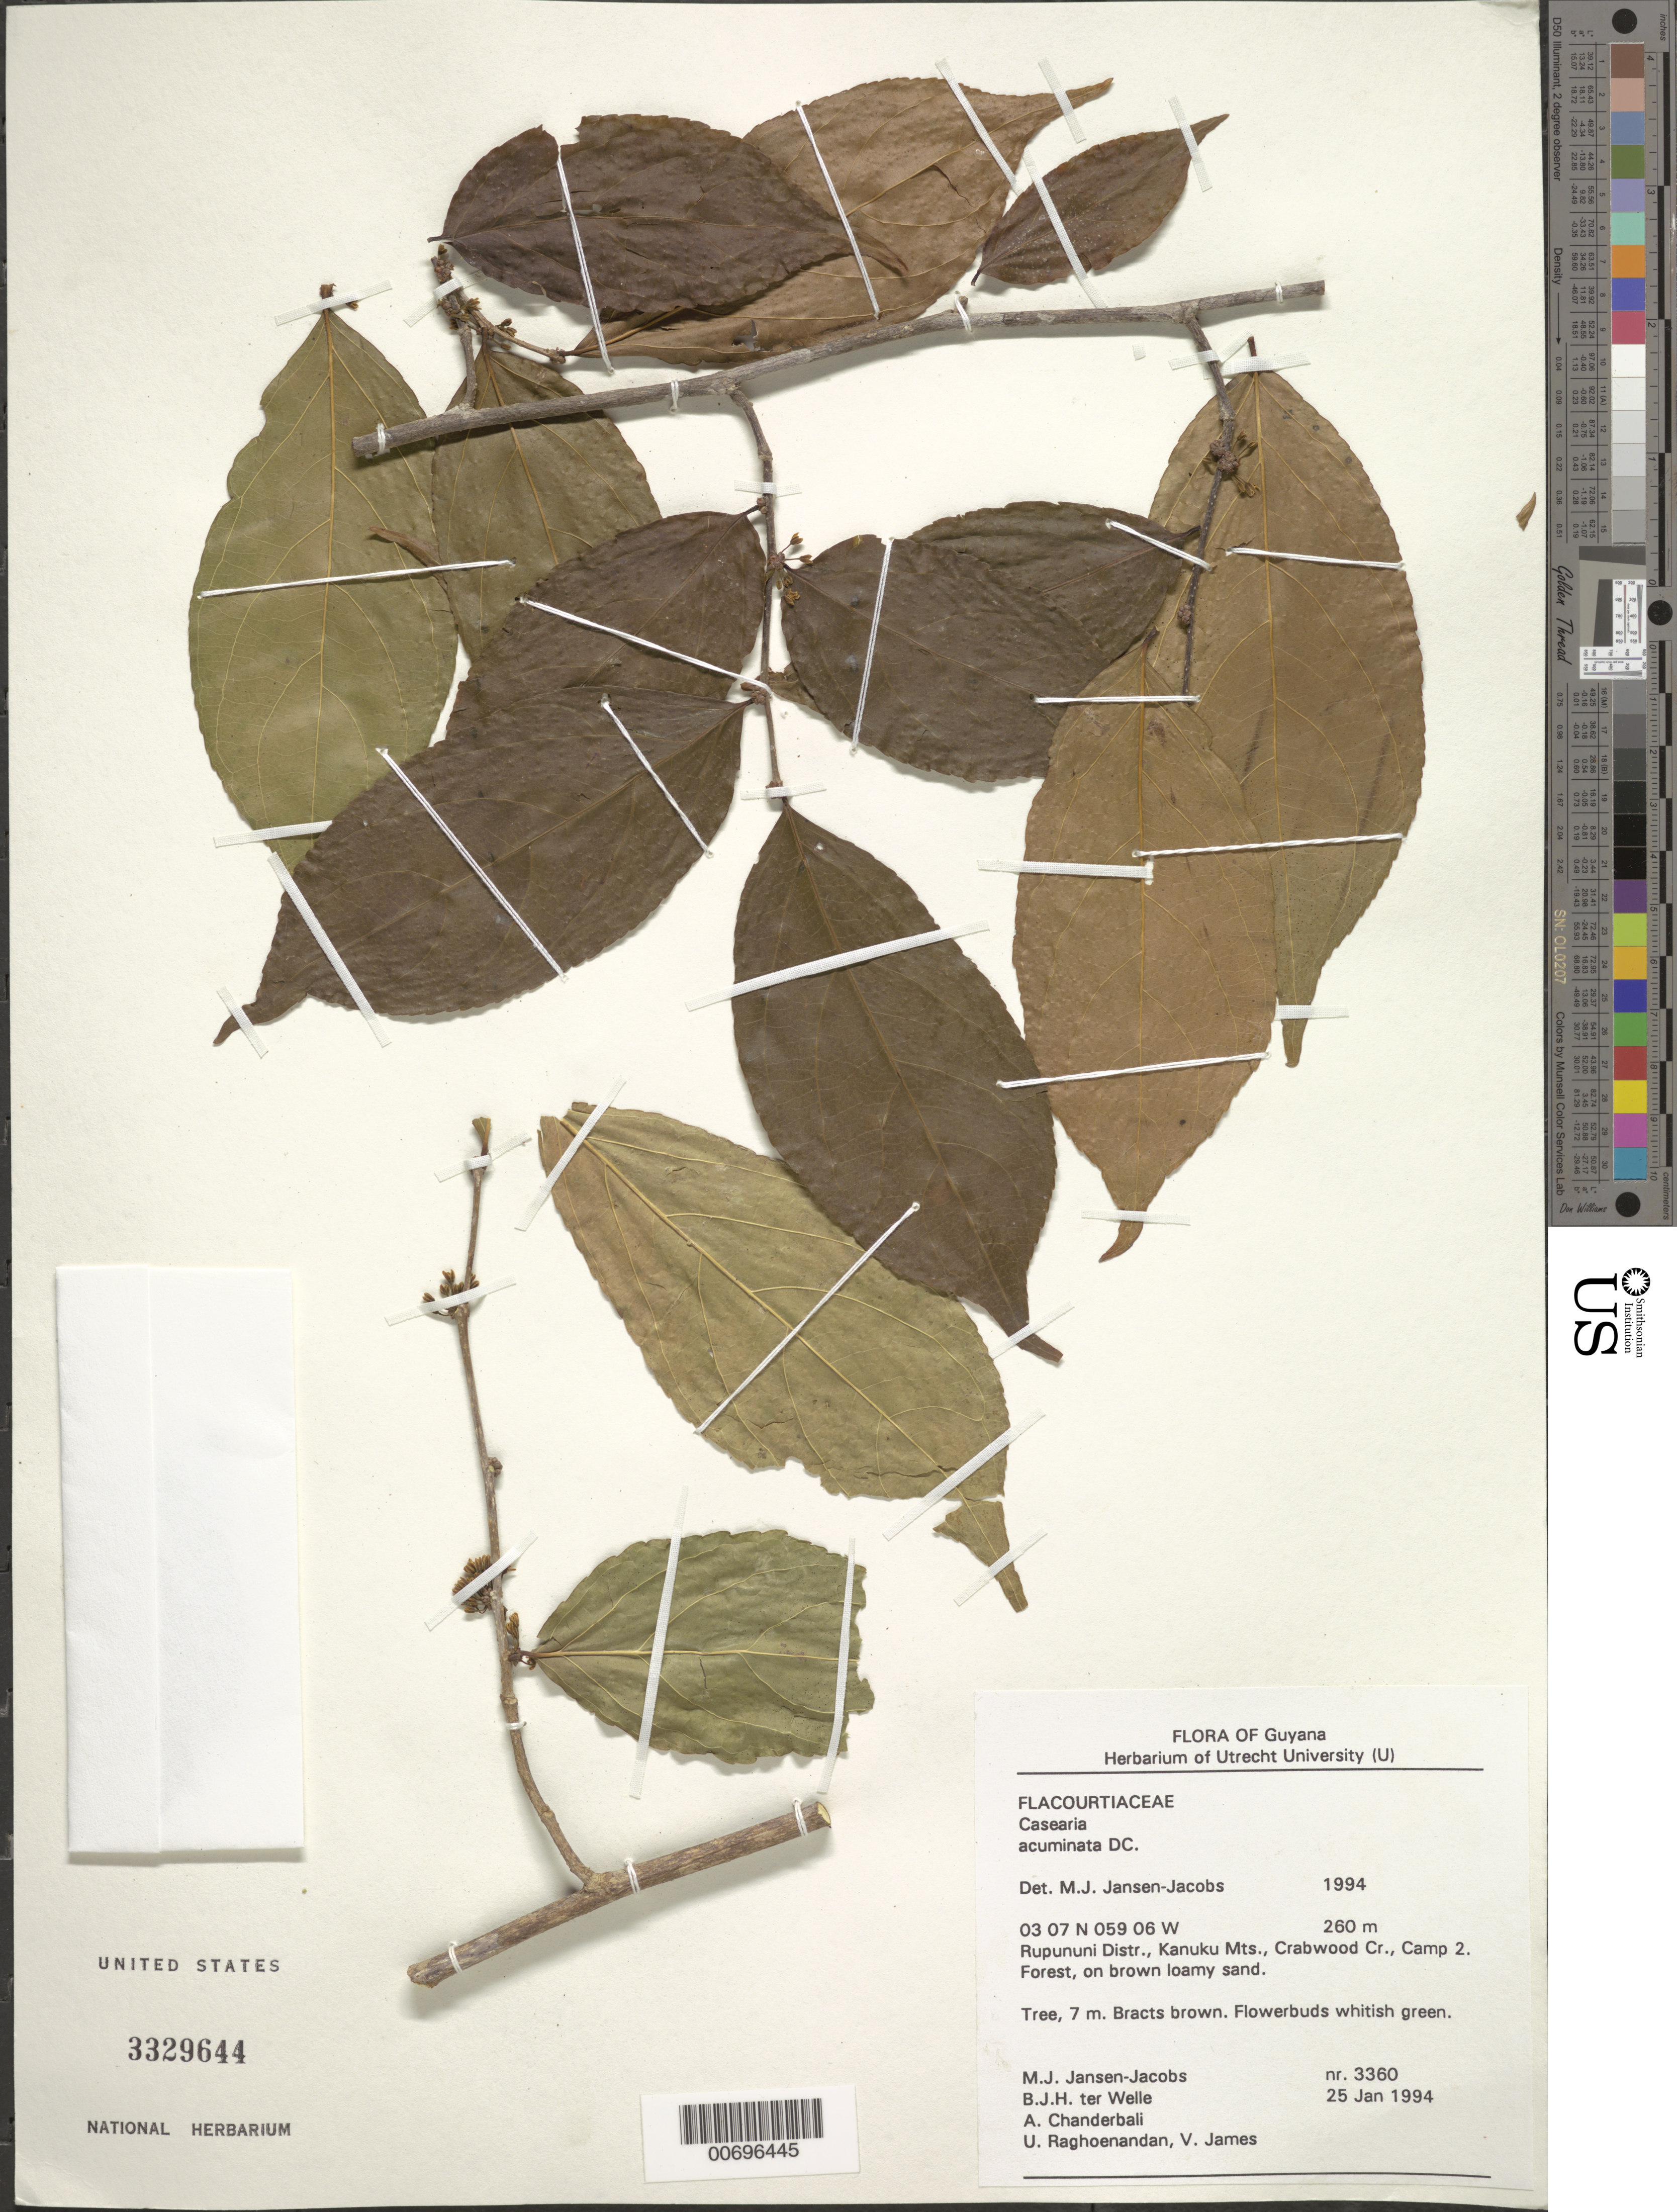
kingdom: Plantae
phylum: Tracheophyta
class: Magnoliopsida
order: Malpighiales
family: Salicaceae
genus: Casearia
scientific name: Casearia acuminata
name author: DC.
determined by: Jansen-Jacobs, M. J., (U), Nationaal Herbarium Nederland, Utrecht University branch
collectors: M. J. Jansen-Jacobs, B. Welle, A. S. Chanderbali, U. Raghoenandan & V. James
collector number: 3360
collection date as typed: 25-Jan-94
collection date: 1994-01-25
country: Guyana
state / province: U. Takutu-U. Essequibo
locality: Crabwood Cr., Camp 2, Kanuku Mts., Rupununi District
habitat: Forest on brown loamy sand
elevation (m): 260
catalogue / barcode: US 3329644